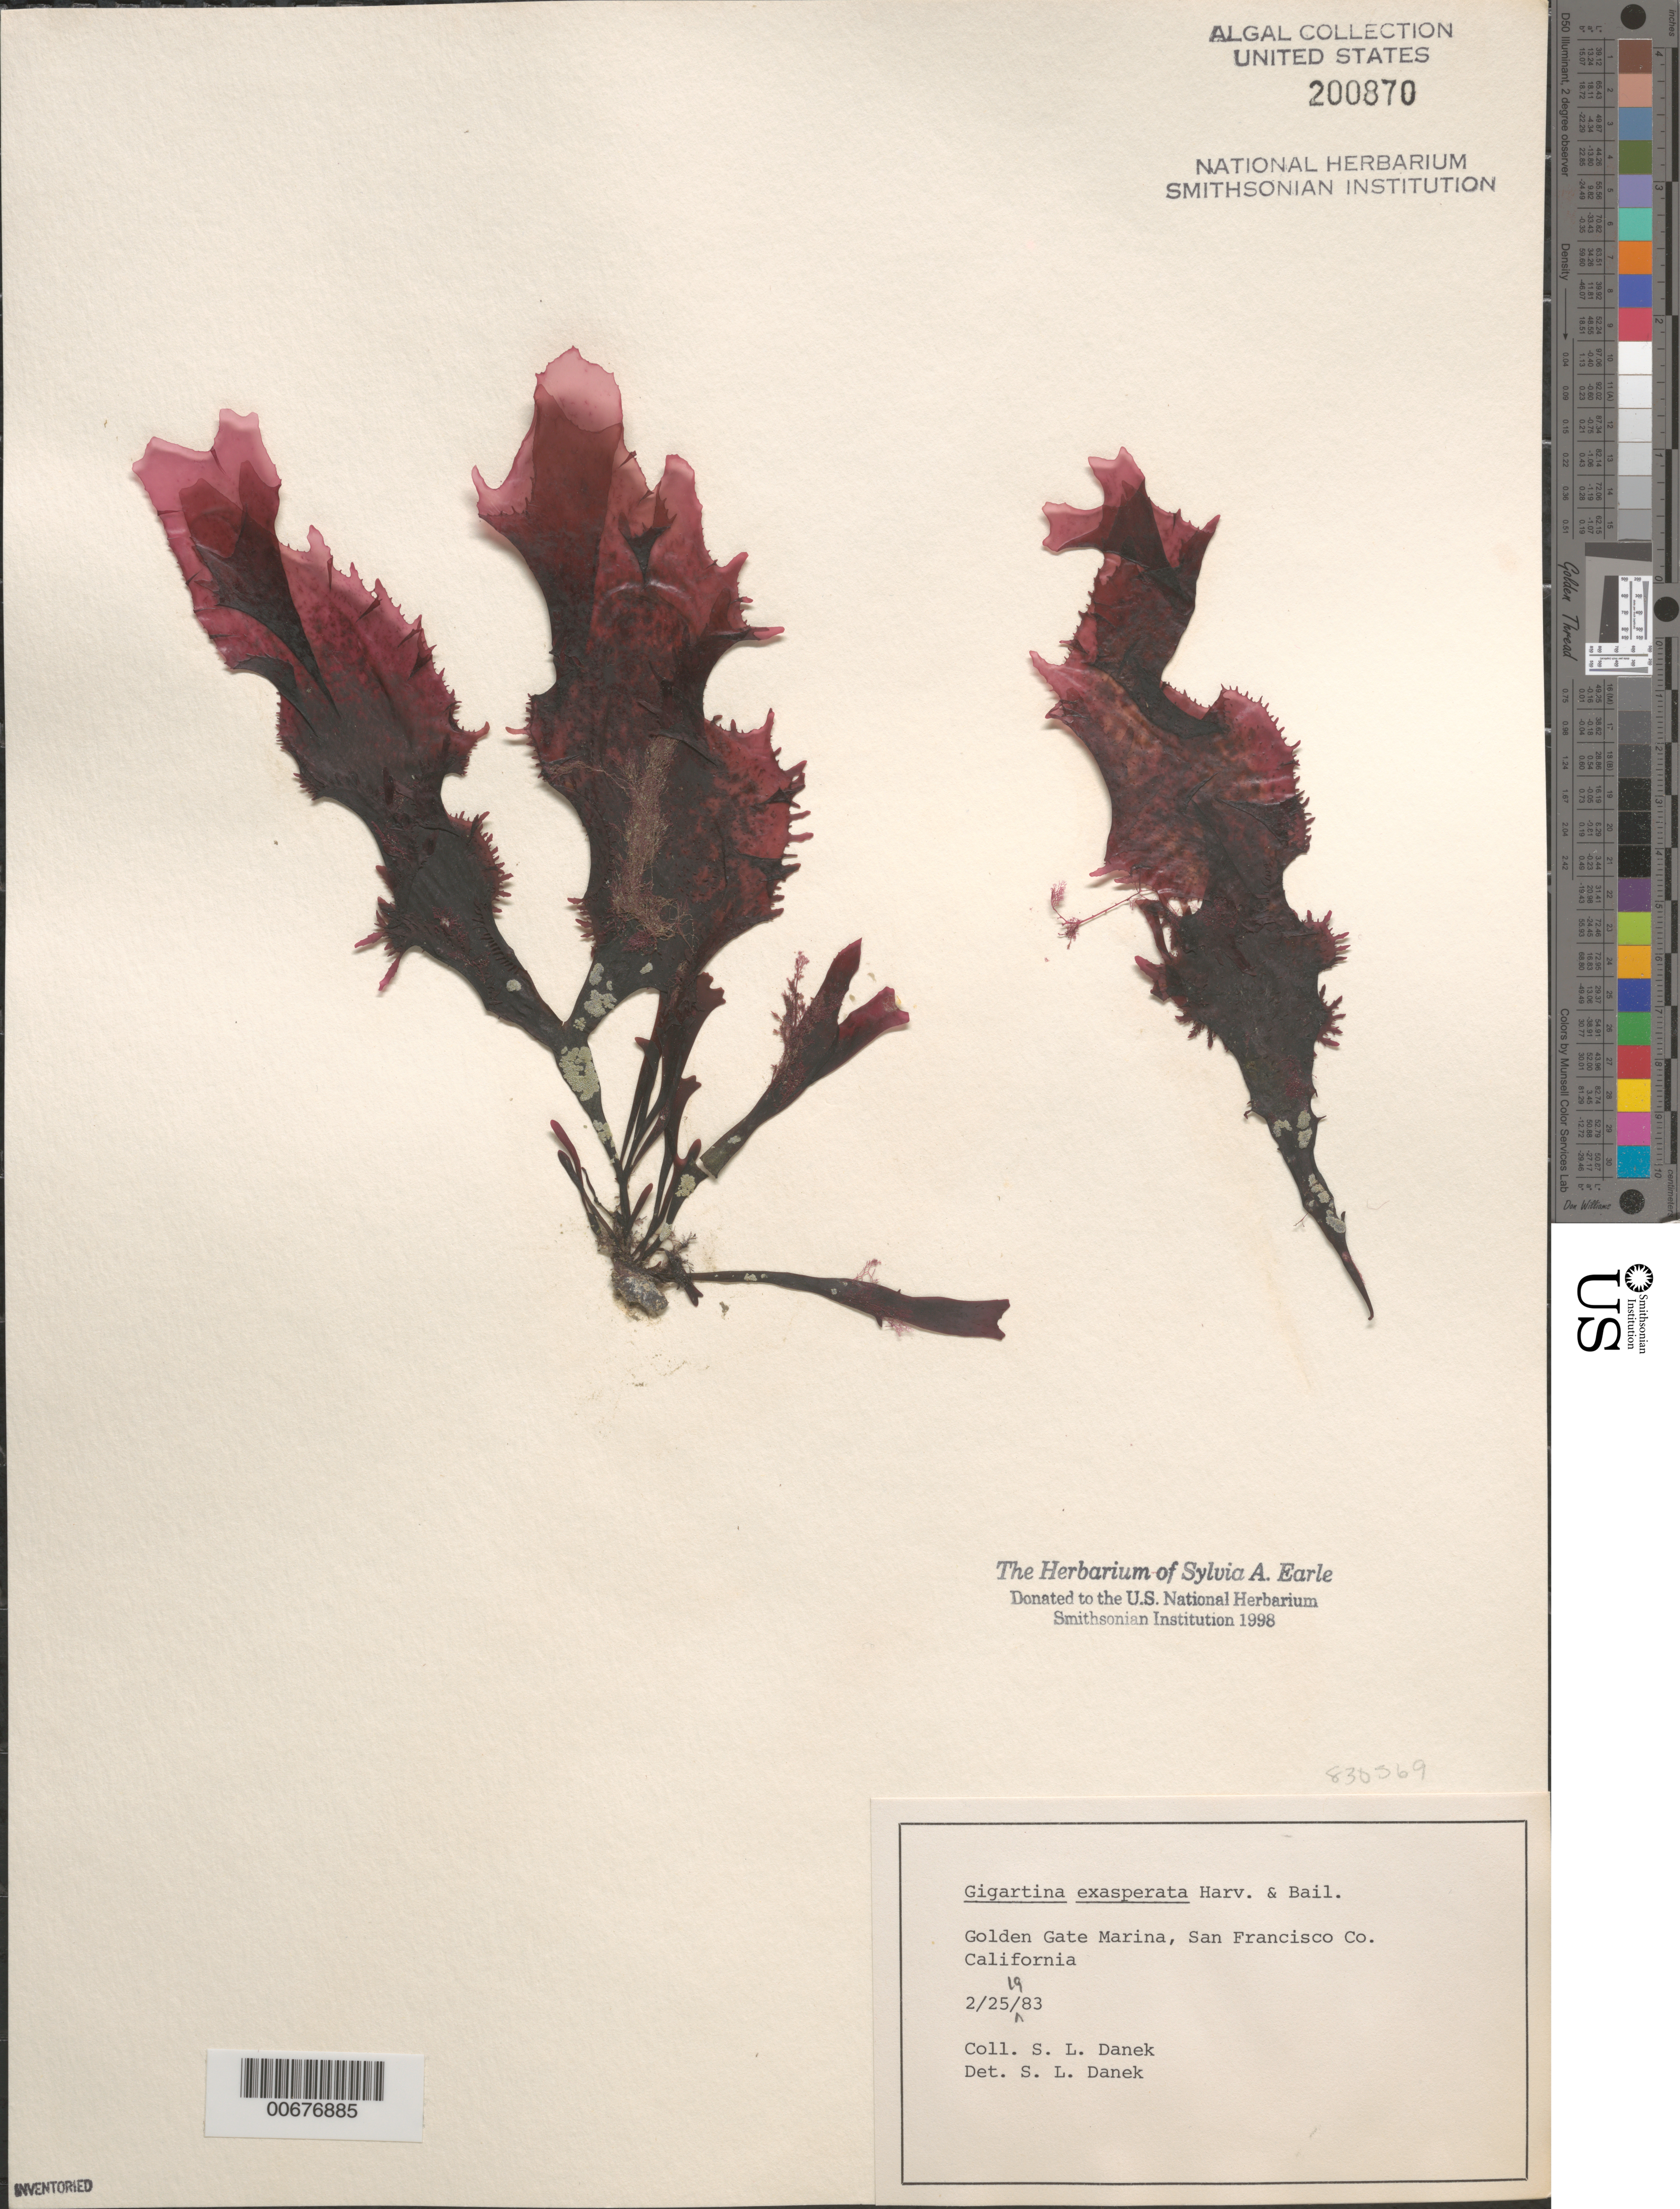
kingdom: Plantae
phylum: Rhodophyta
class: Florideophyceae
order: Gigartinales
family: Gigartinaceae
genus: Chondracanthus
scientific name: Chondracanthus exasperatus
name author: (Harv. & J. Bailey) J.R. Hughey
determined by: Algae name updating Project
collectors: S. Danek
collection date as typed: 25 Feb 1983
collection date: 1983-02-25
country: United States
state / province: California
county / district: San Francisco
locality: Golden Gate Marina, San Francisco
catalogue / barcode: US 200870